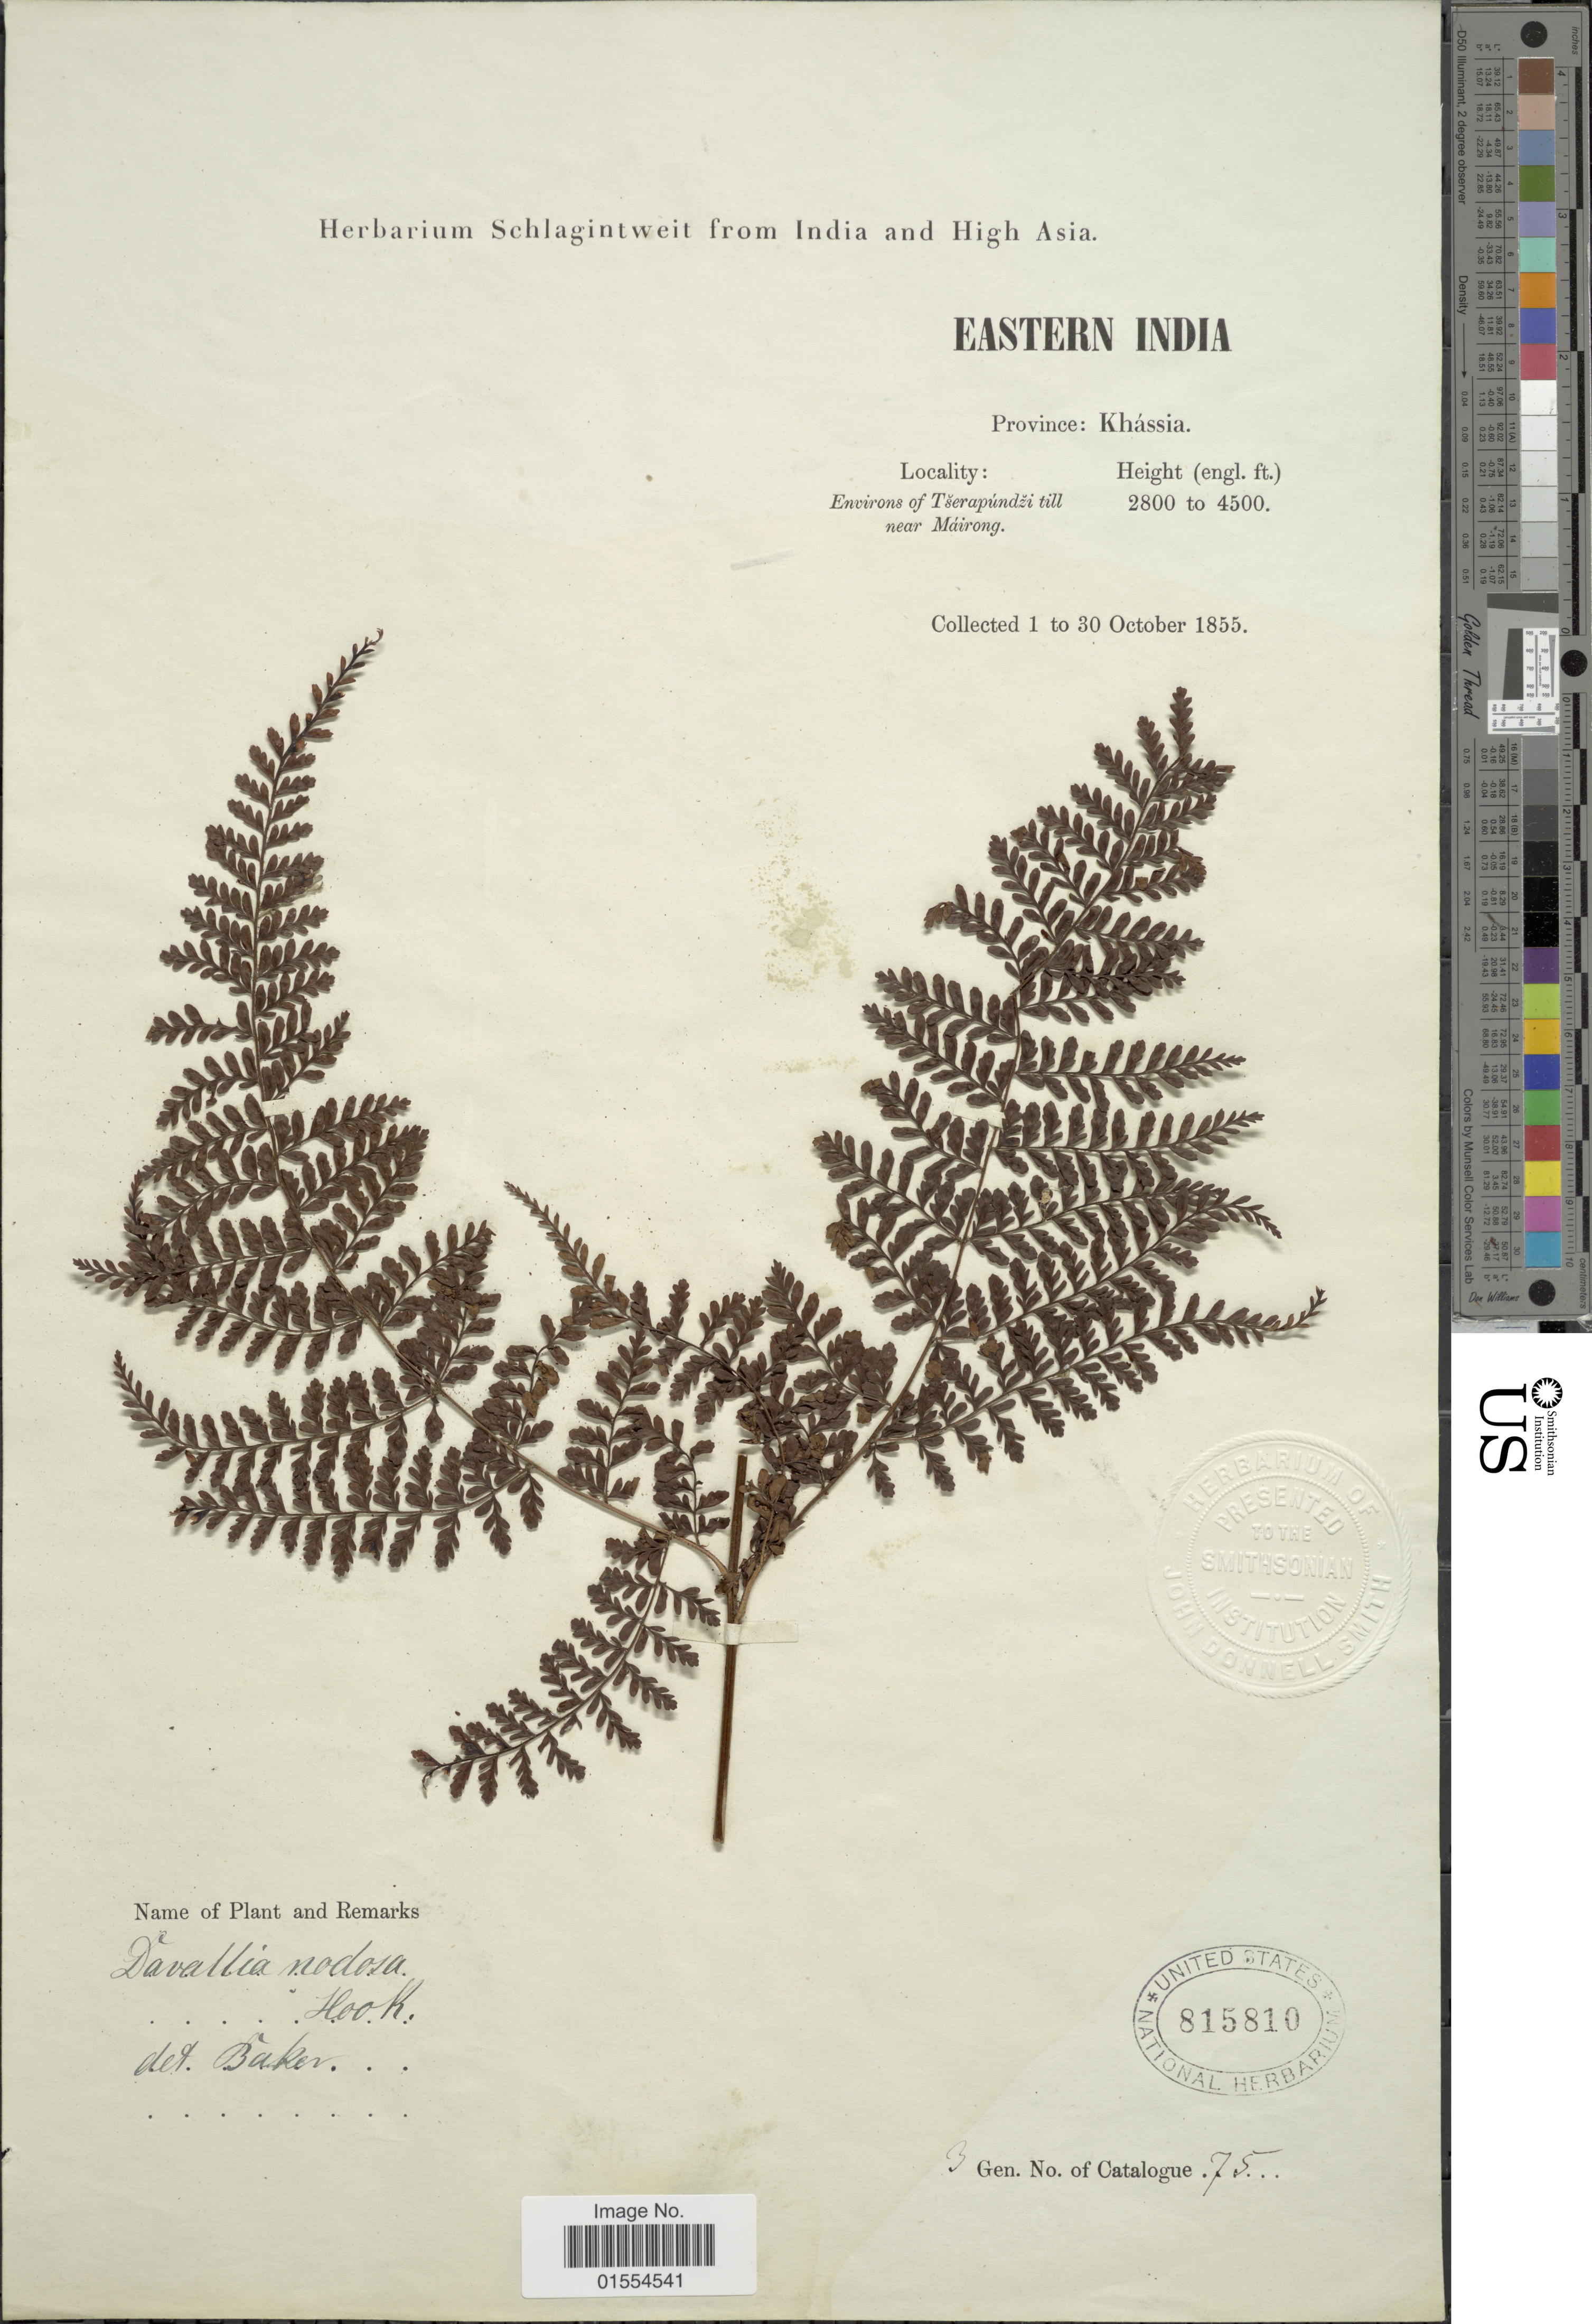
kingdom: Plantae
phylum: Tracheophyta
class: Polypodiopsida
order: Polypodiales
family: Dryopteridaceae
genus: Dryopteris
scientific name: Dryopteris nodosa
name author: (C. Presl) Li Bing Zhang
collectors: ex herb. Schlagintweit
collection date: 1855-10-01/1855-10-30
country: India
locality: Eastern India, Province Khassia, environs of Tserapundzi till near Mairong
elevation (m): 853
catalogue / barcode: US 815810